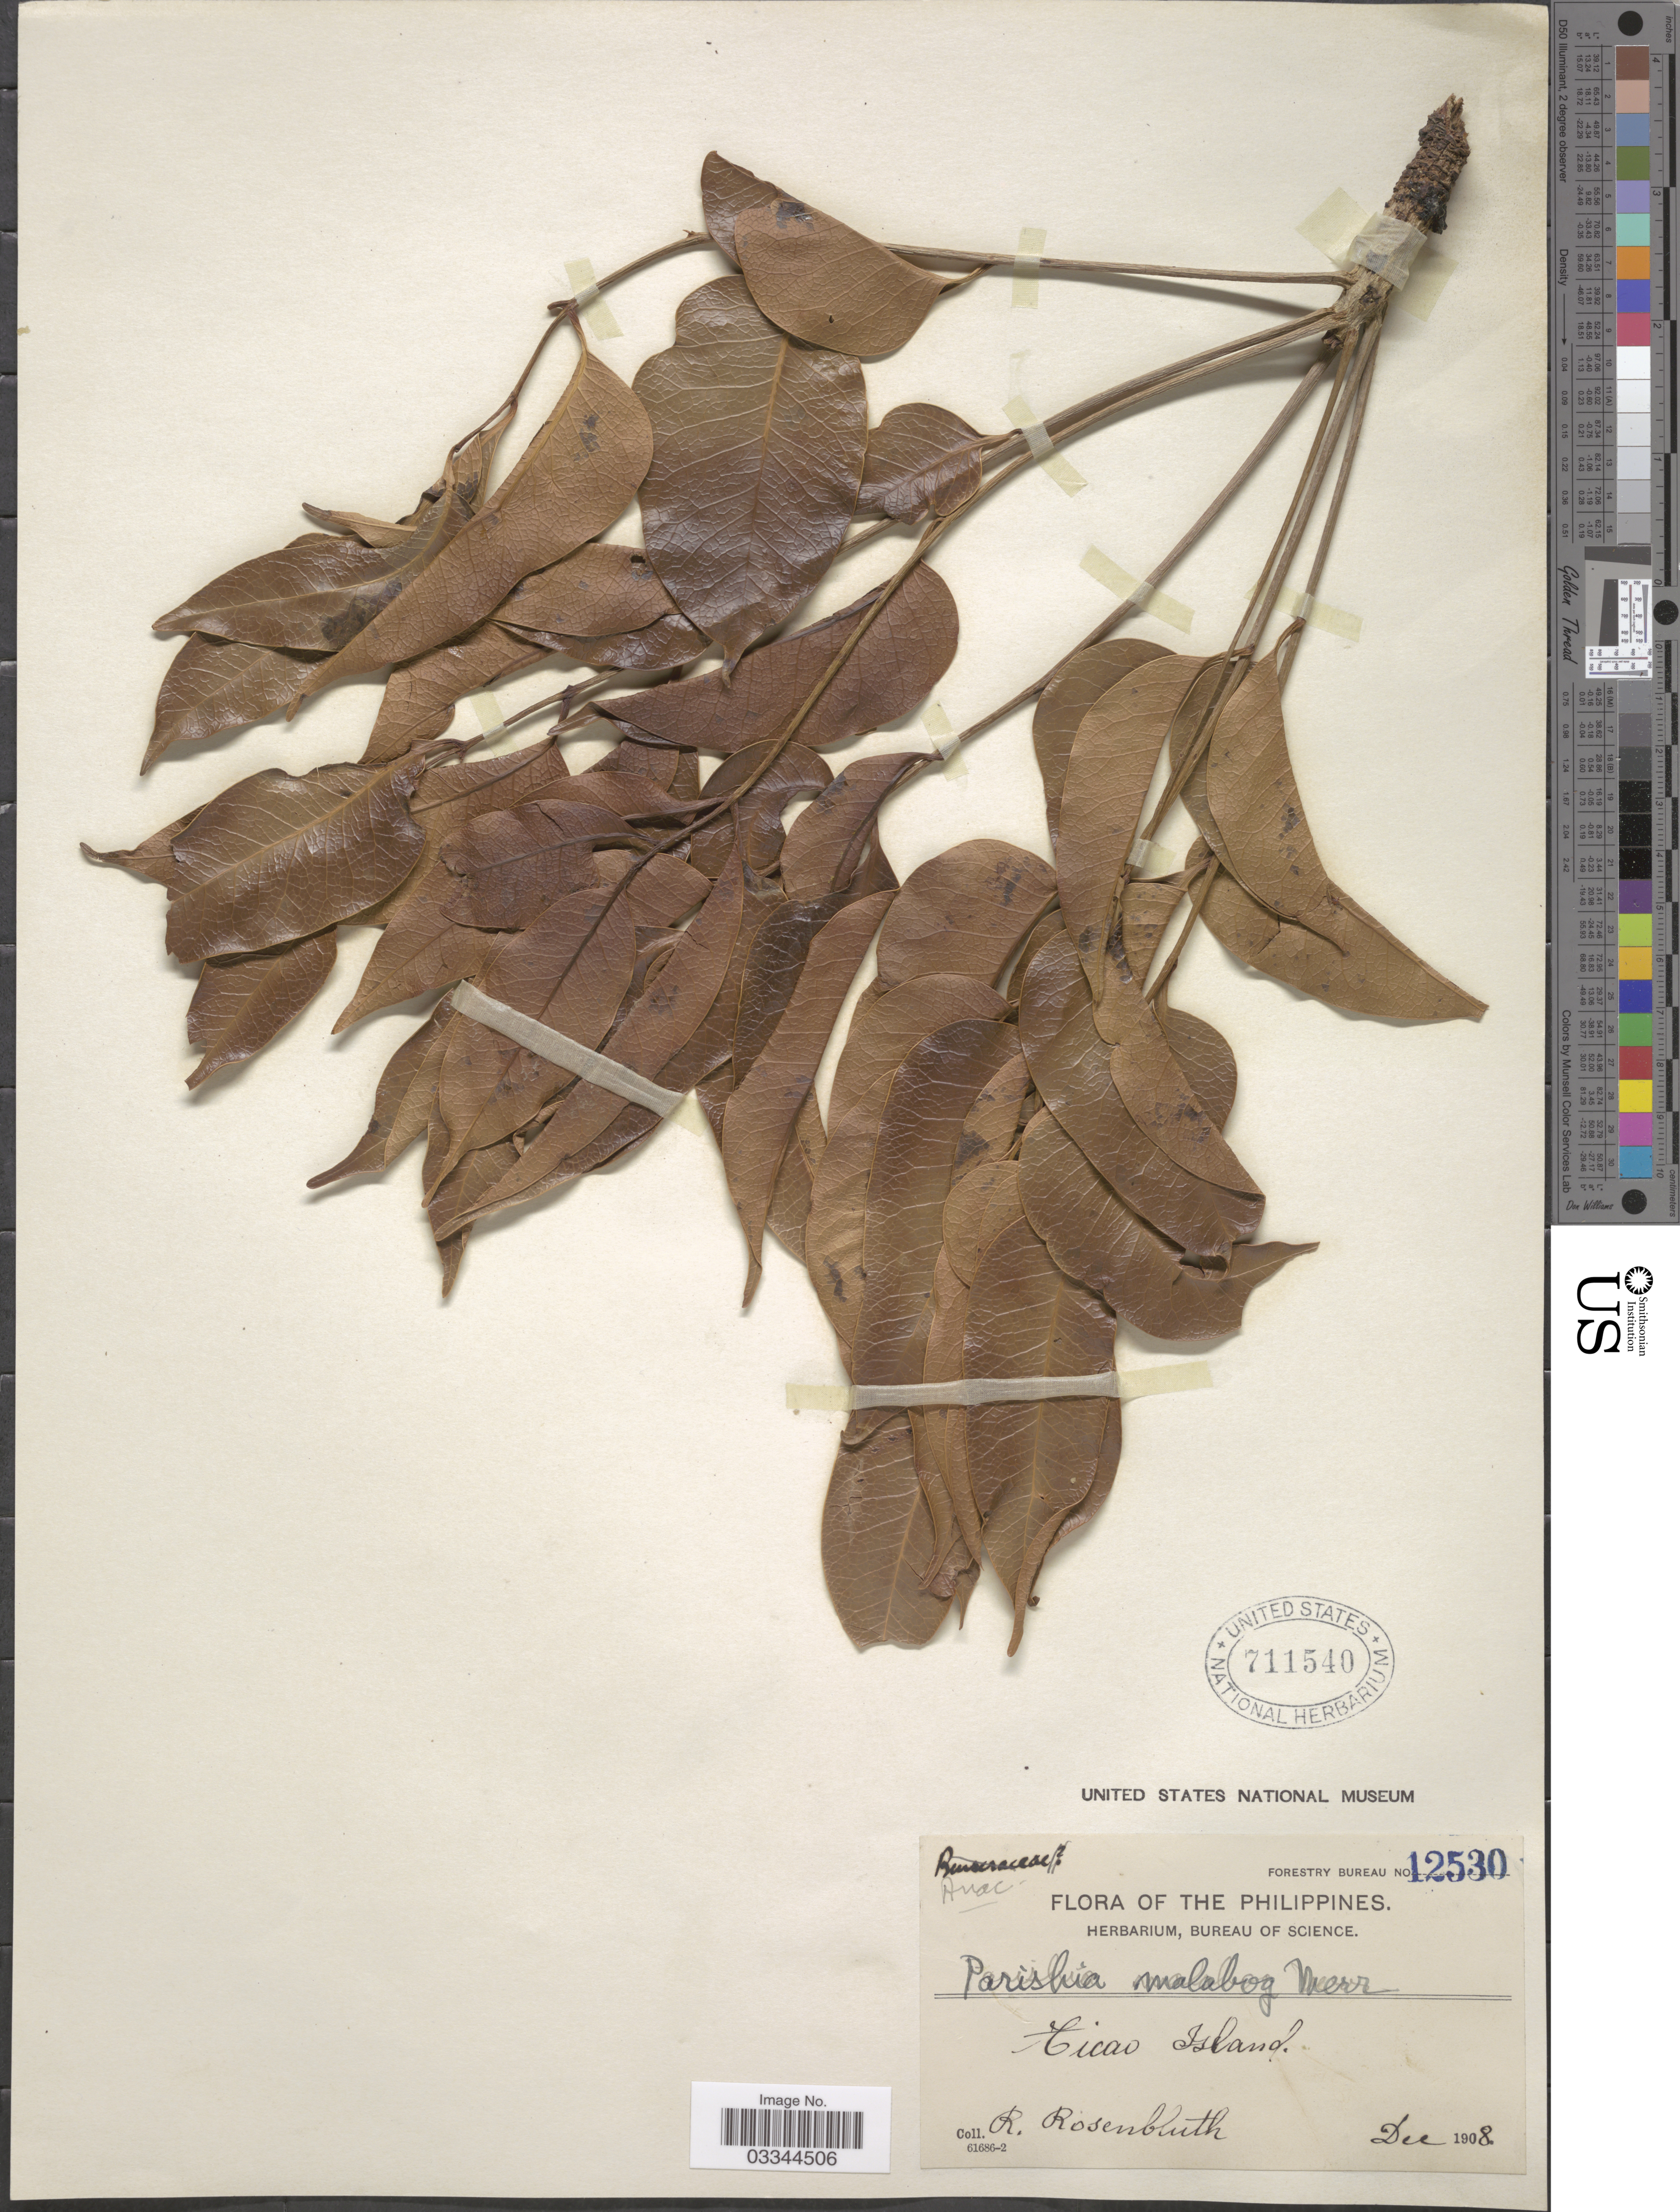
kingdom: Plantae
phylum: Tracheophyta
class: Magnoliopsida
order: Sapindales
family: Anacardiaceae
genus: Parishia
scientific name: Parishia malabog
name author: Merr.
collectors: R. Rosenbluth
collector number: Forestry Bureau 12530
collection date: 1908-12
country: Philippines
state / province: Bicol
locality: Ticao Island.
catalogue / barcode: US 711540